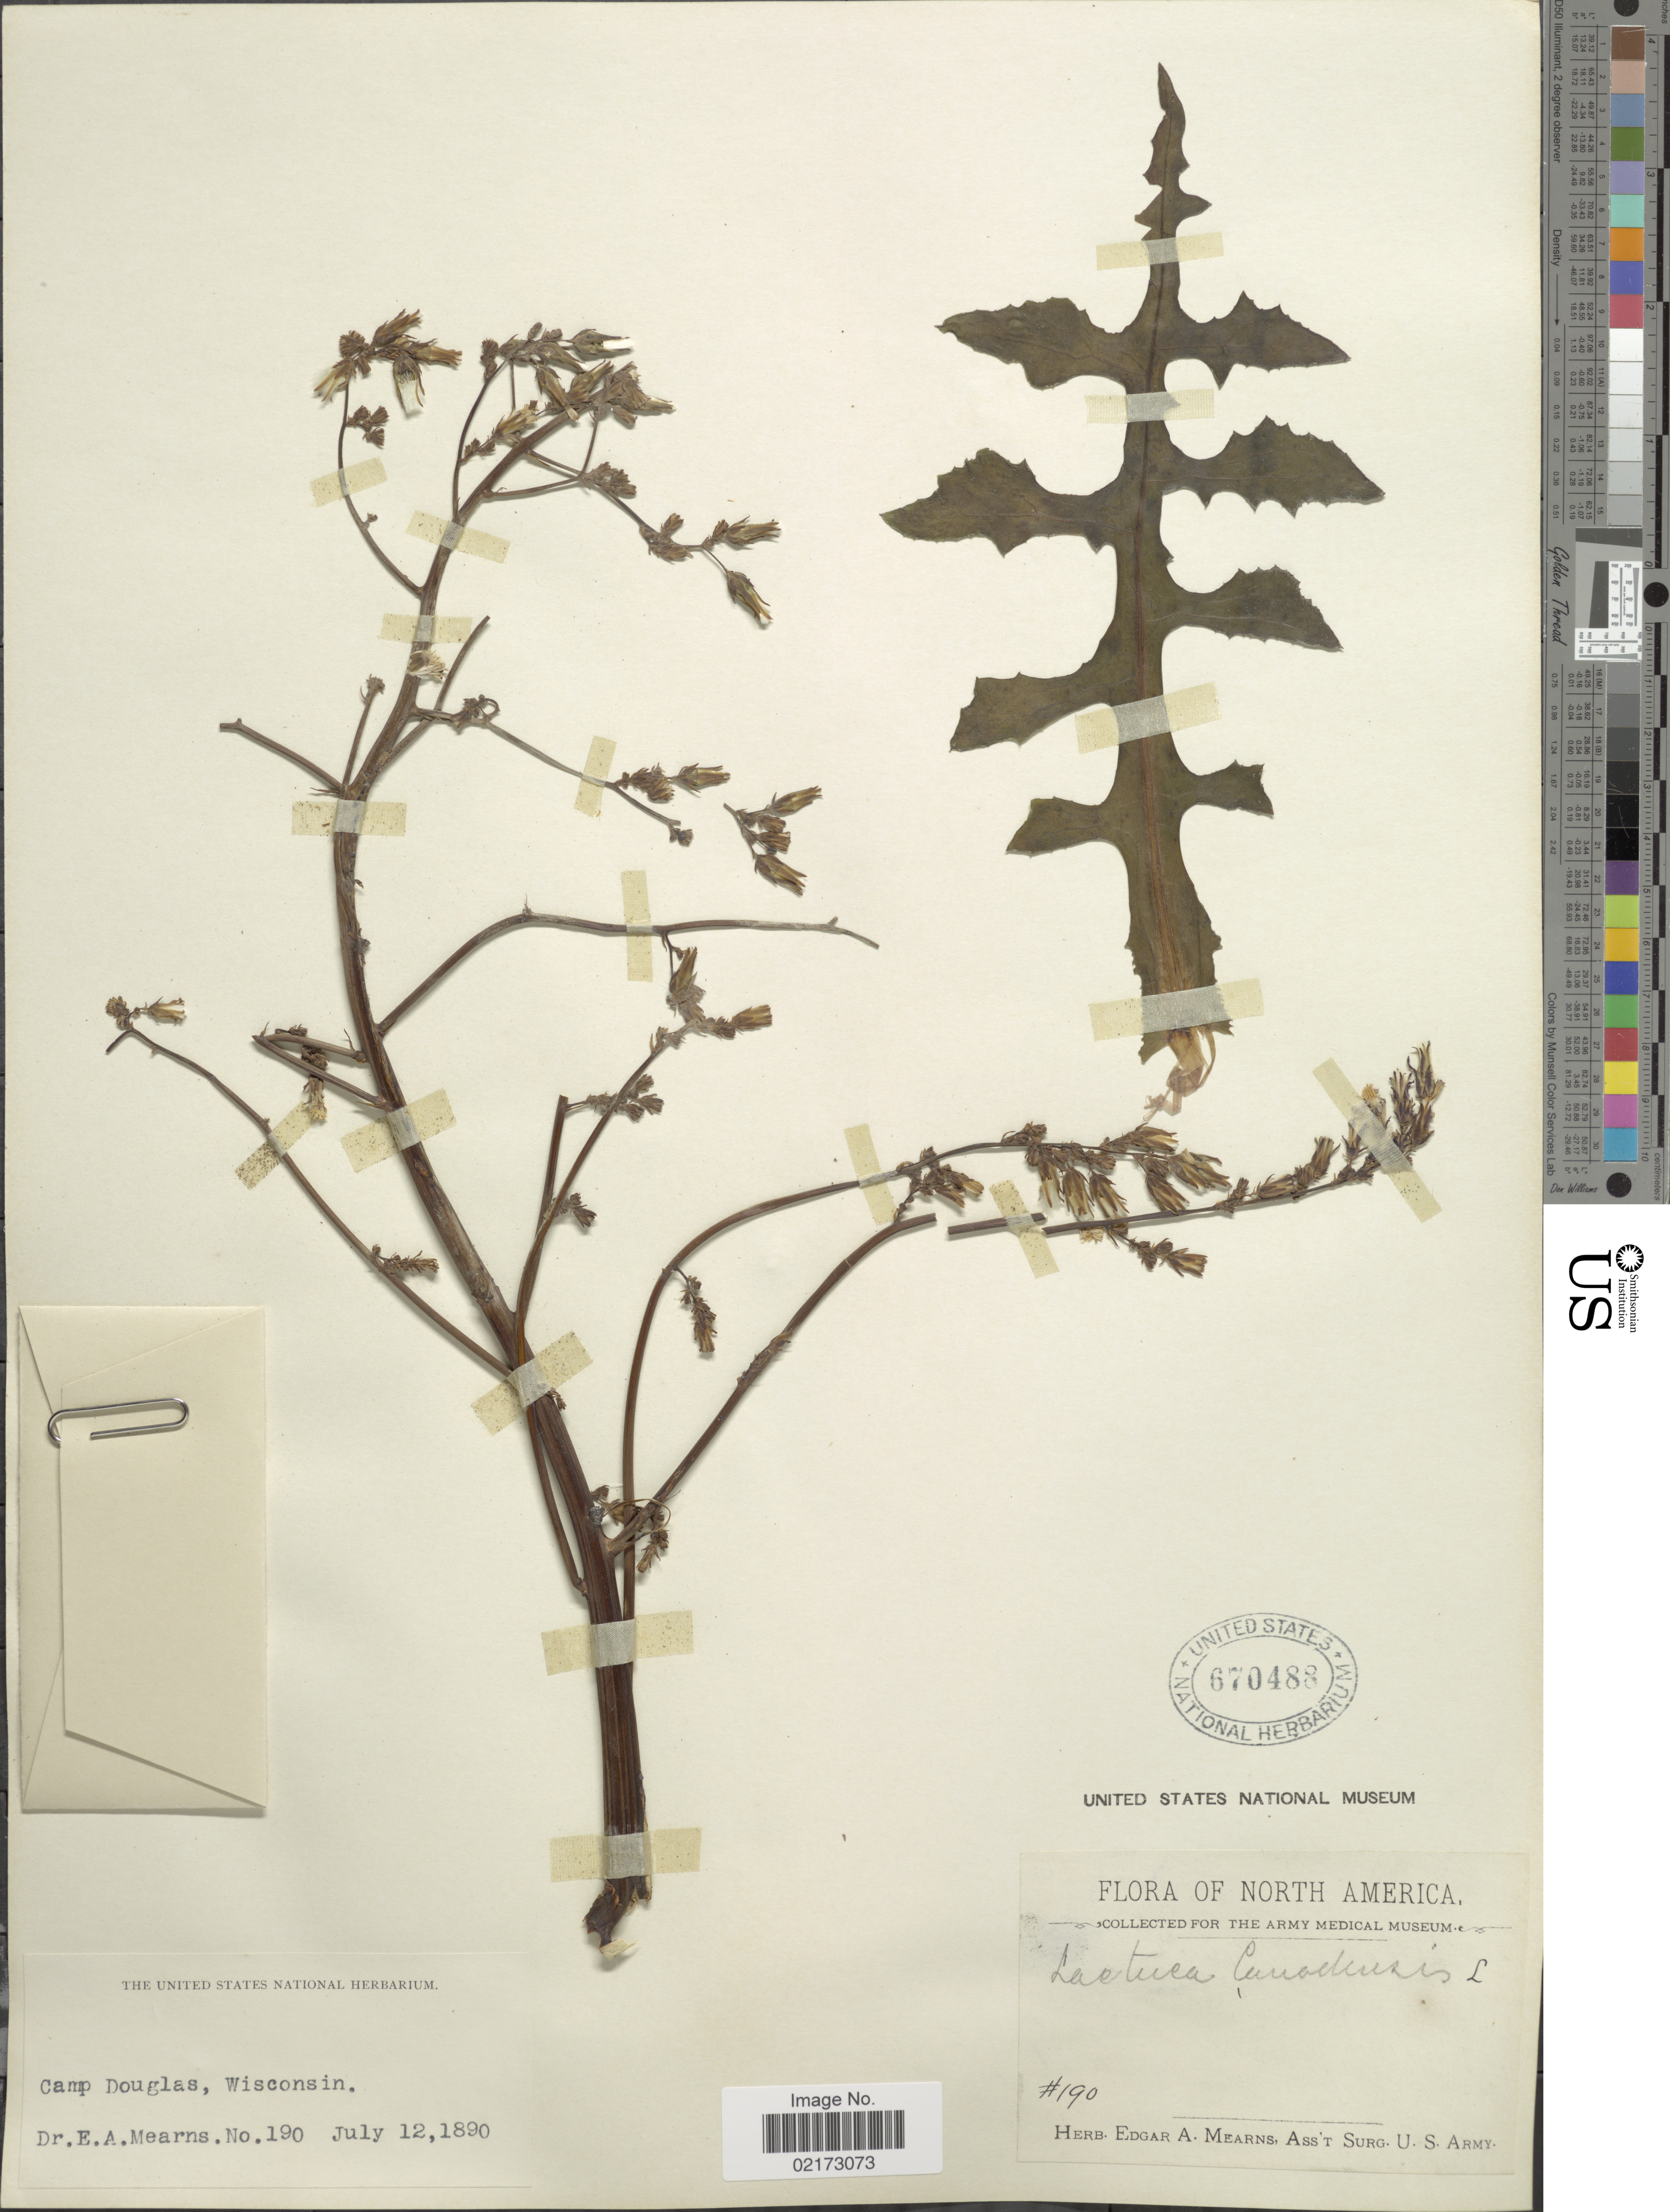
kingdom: Plantae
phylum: Tracheophyta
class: Magnoliopsida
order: Asterales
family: Asteraceae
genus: Lactuca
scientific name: Lactuca canadensis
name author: L.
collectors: E. A. Mearns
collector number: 190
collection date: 1890-07-12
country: United States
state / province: Wisconsin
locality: North America, Camp Douglas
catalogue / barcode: US 670488